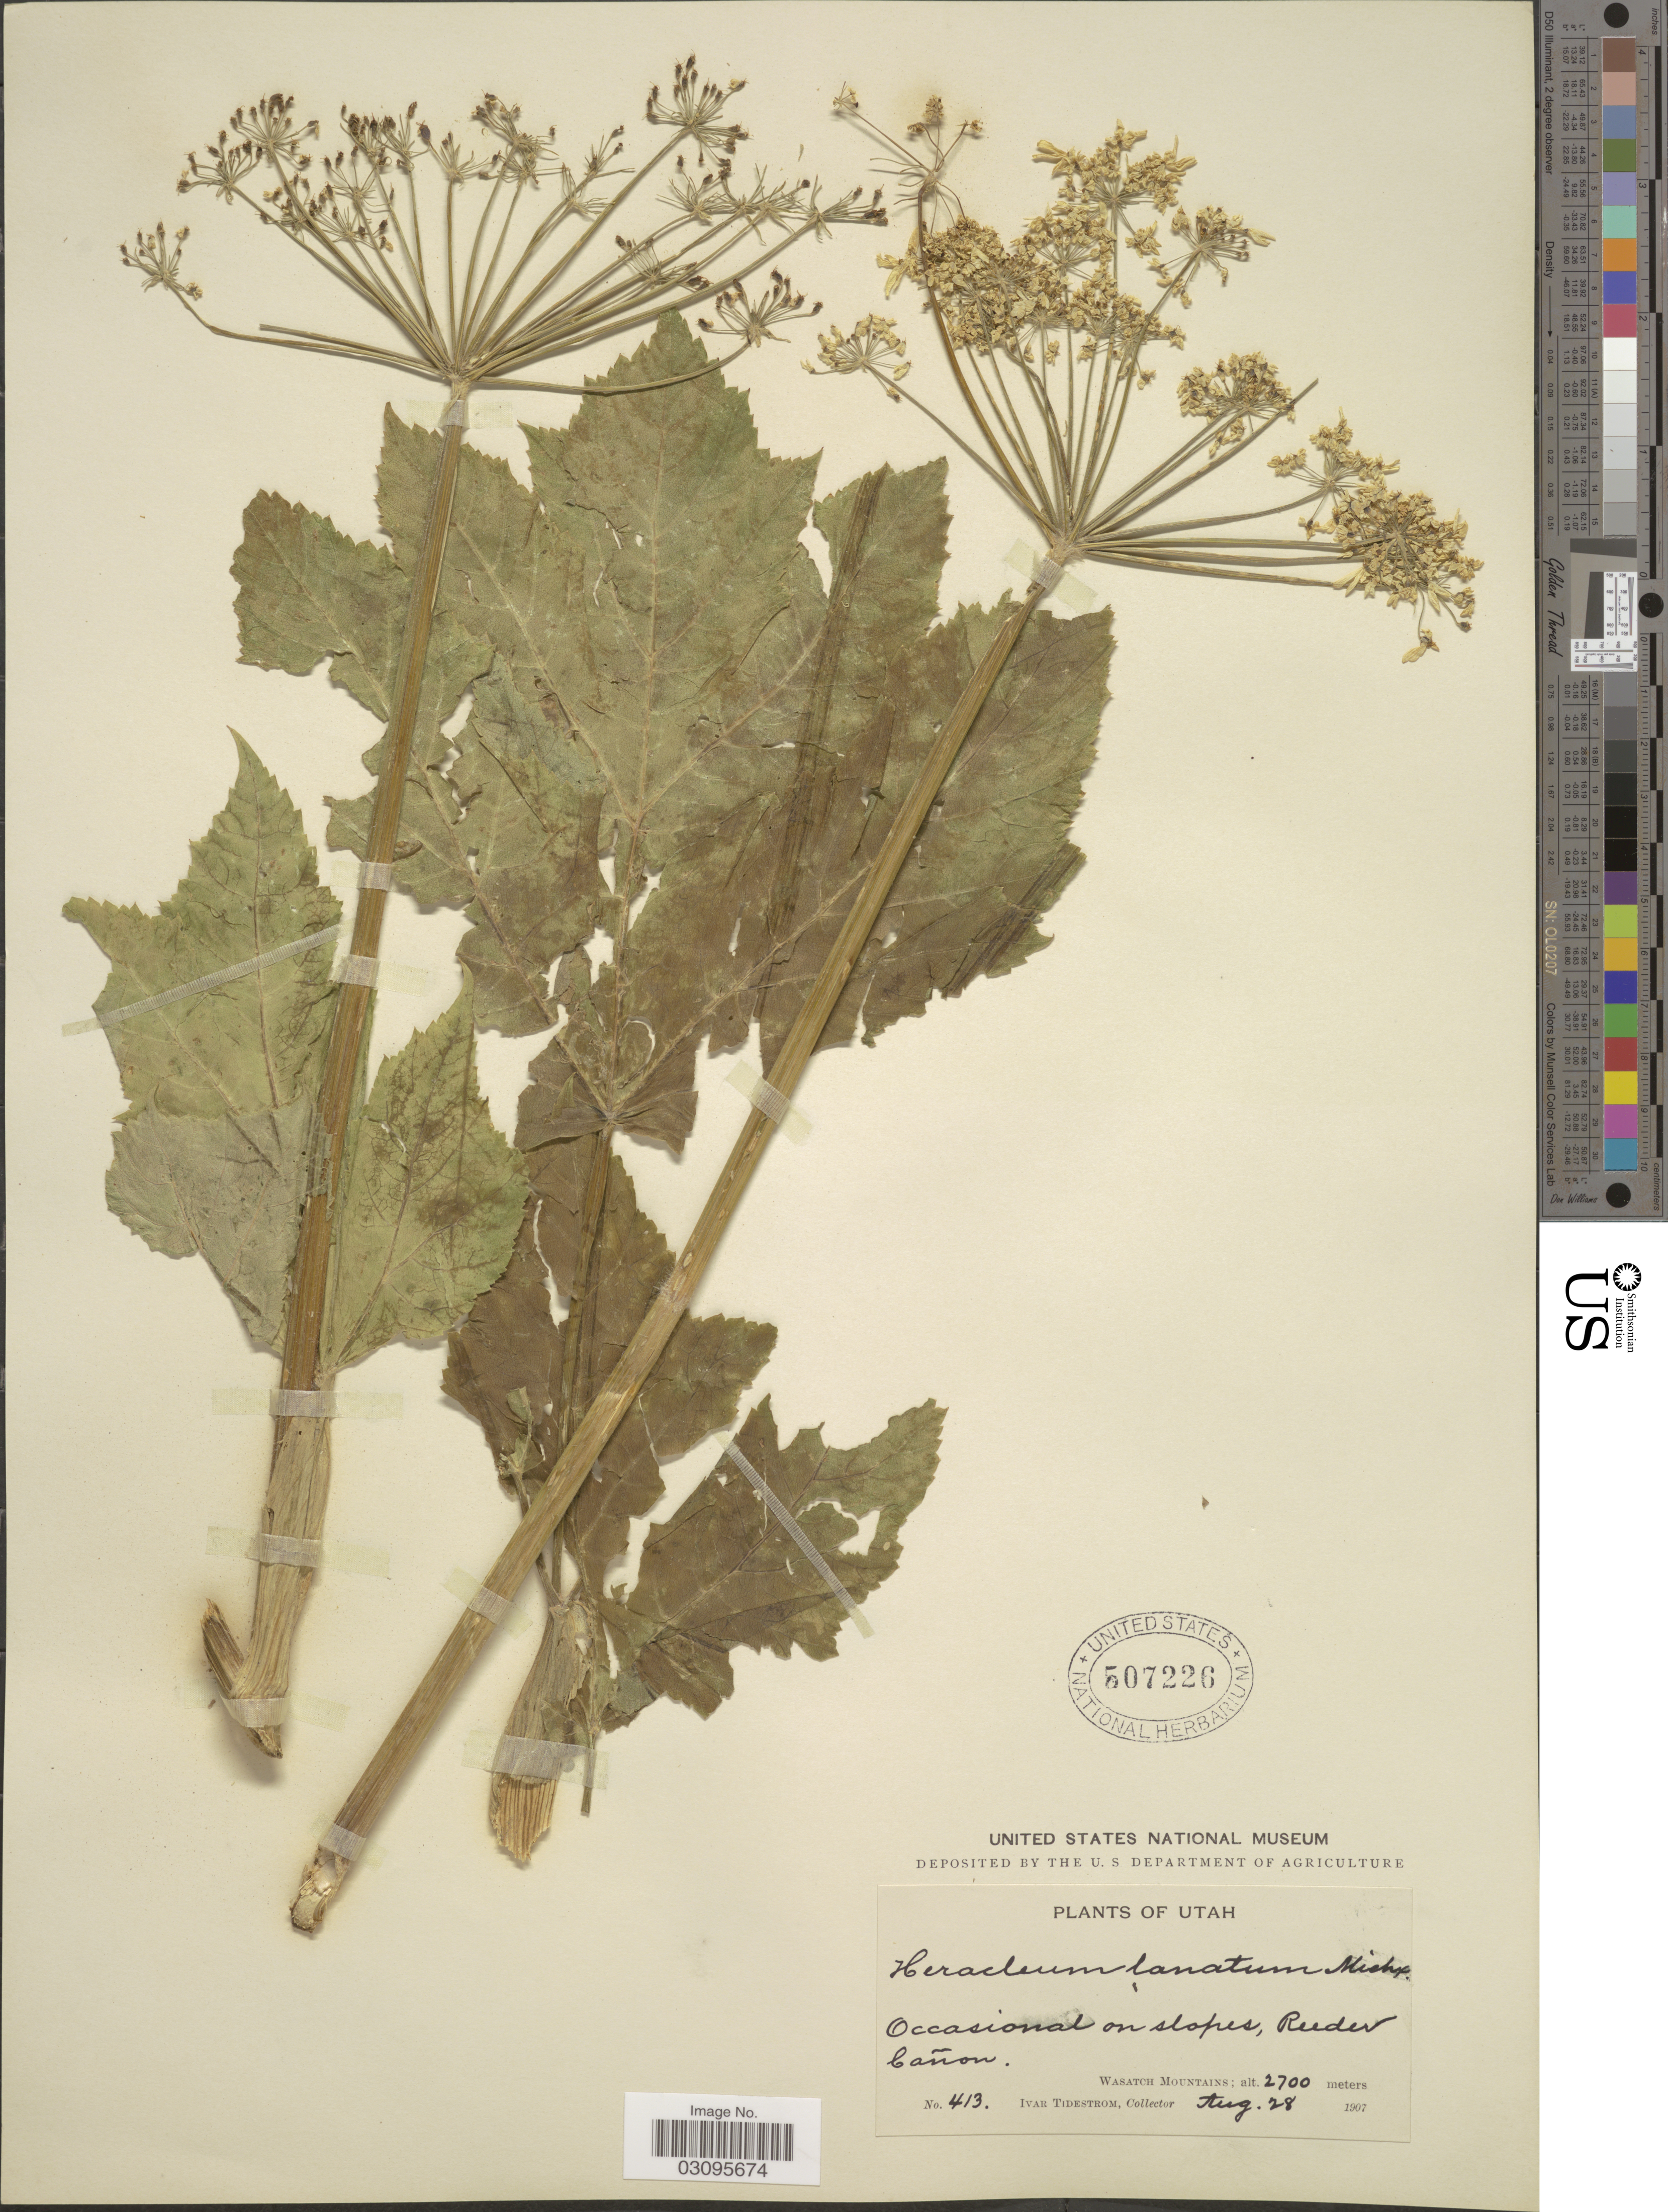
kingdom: Plantae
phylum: Tracheophyta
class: Magnoliopsida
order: Apiales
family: Apiaceae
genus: Heracleum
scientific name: Heracleum lanatum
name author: Michx.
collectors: I. F. Tidestrom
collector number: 413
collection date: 1907-08-28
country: United States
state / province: Utah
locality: Reeder Cañon, Wasatch Mountains.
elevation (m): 2700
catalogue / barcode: US 507226